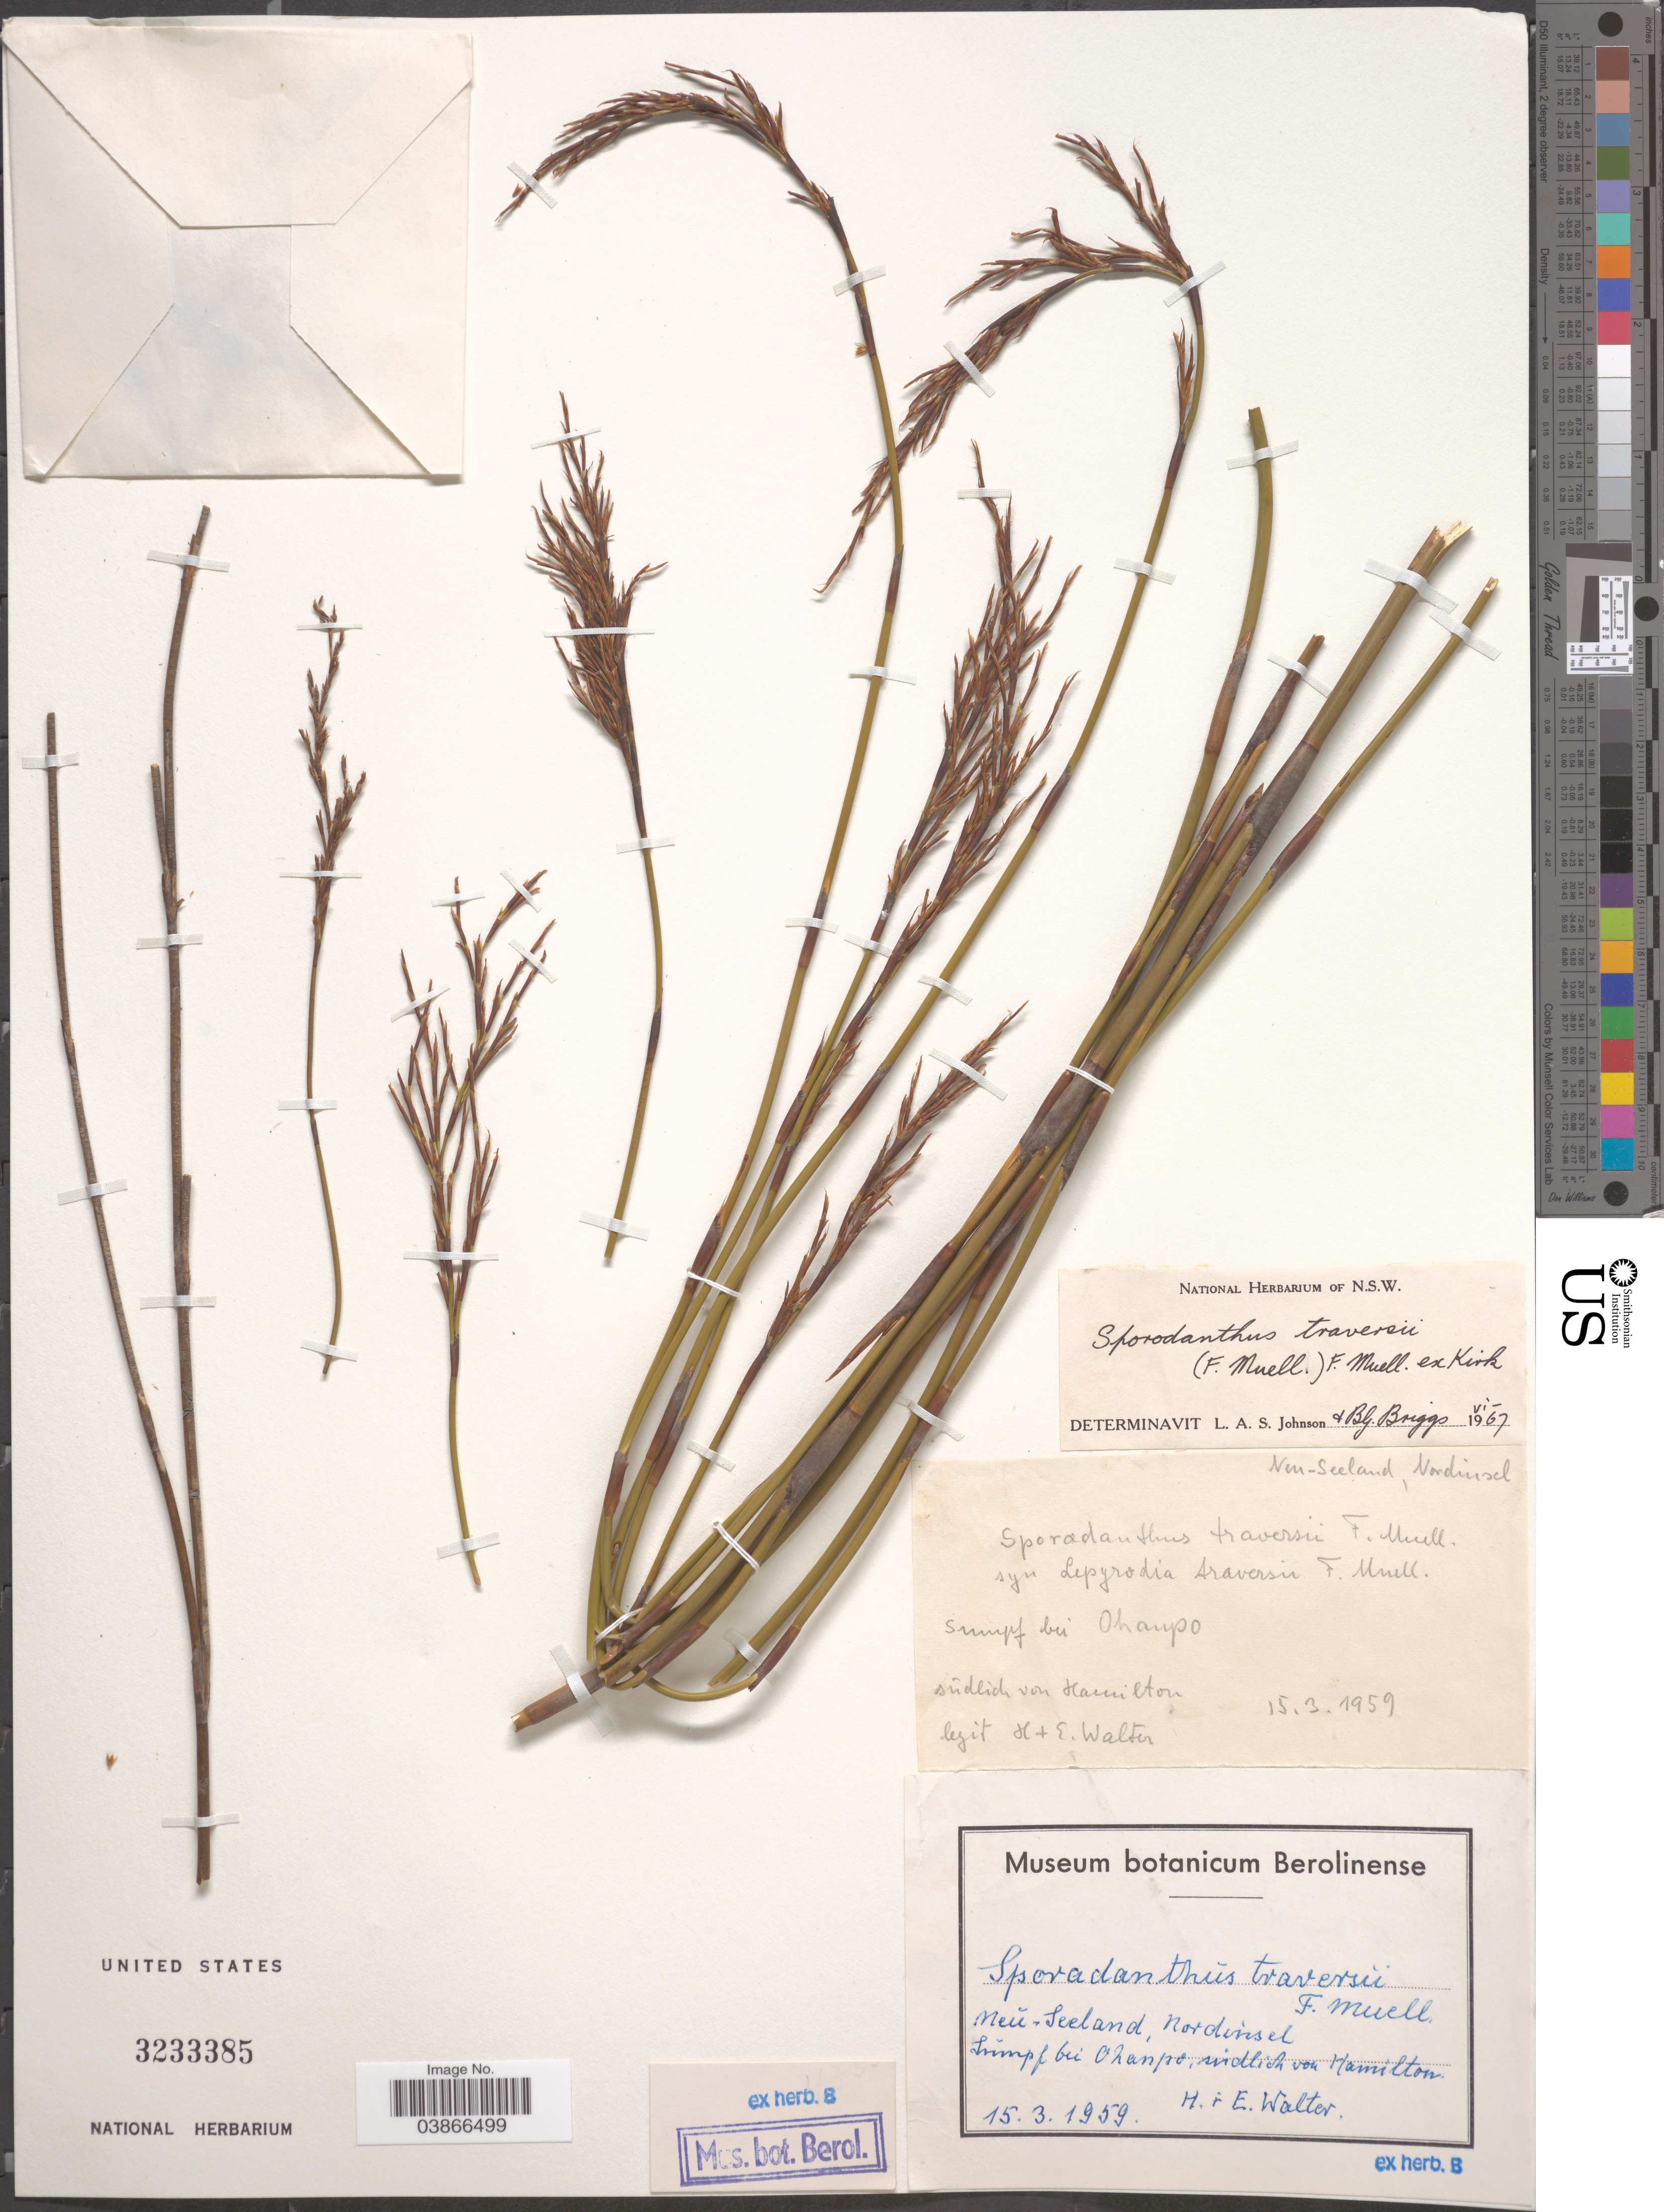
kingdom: Plantae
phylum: Tracheophyta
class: Liliopsida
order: Poales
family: Restionaceae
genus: Sporadanthus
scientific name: Sporadanthus traversii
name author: (F. Muell.) F. Muell.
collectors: H. P. H. Walter & E. Walter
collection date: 1959-03-15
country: New Zealand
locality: Neŭ-Seeland, Nordinsel. Sŭmpf bei Ohanpo, südlich von Hamilton.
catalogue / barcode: US 3233385